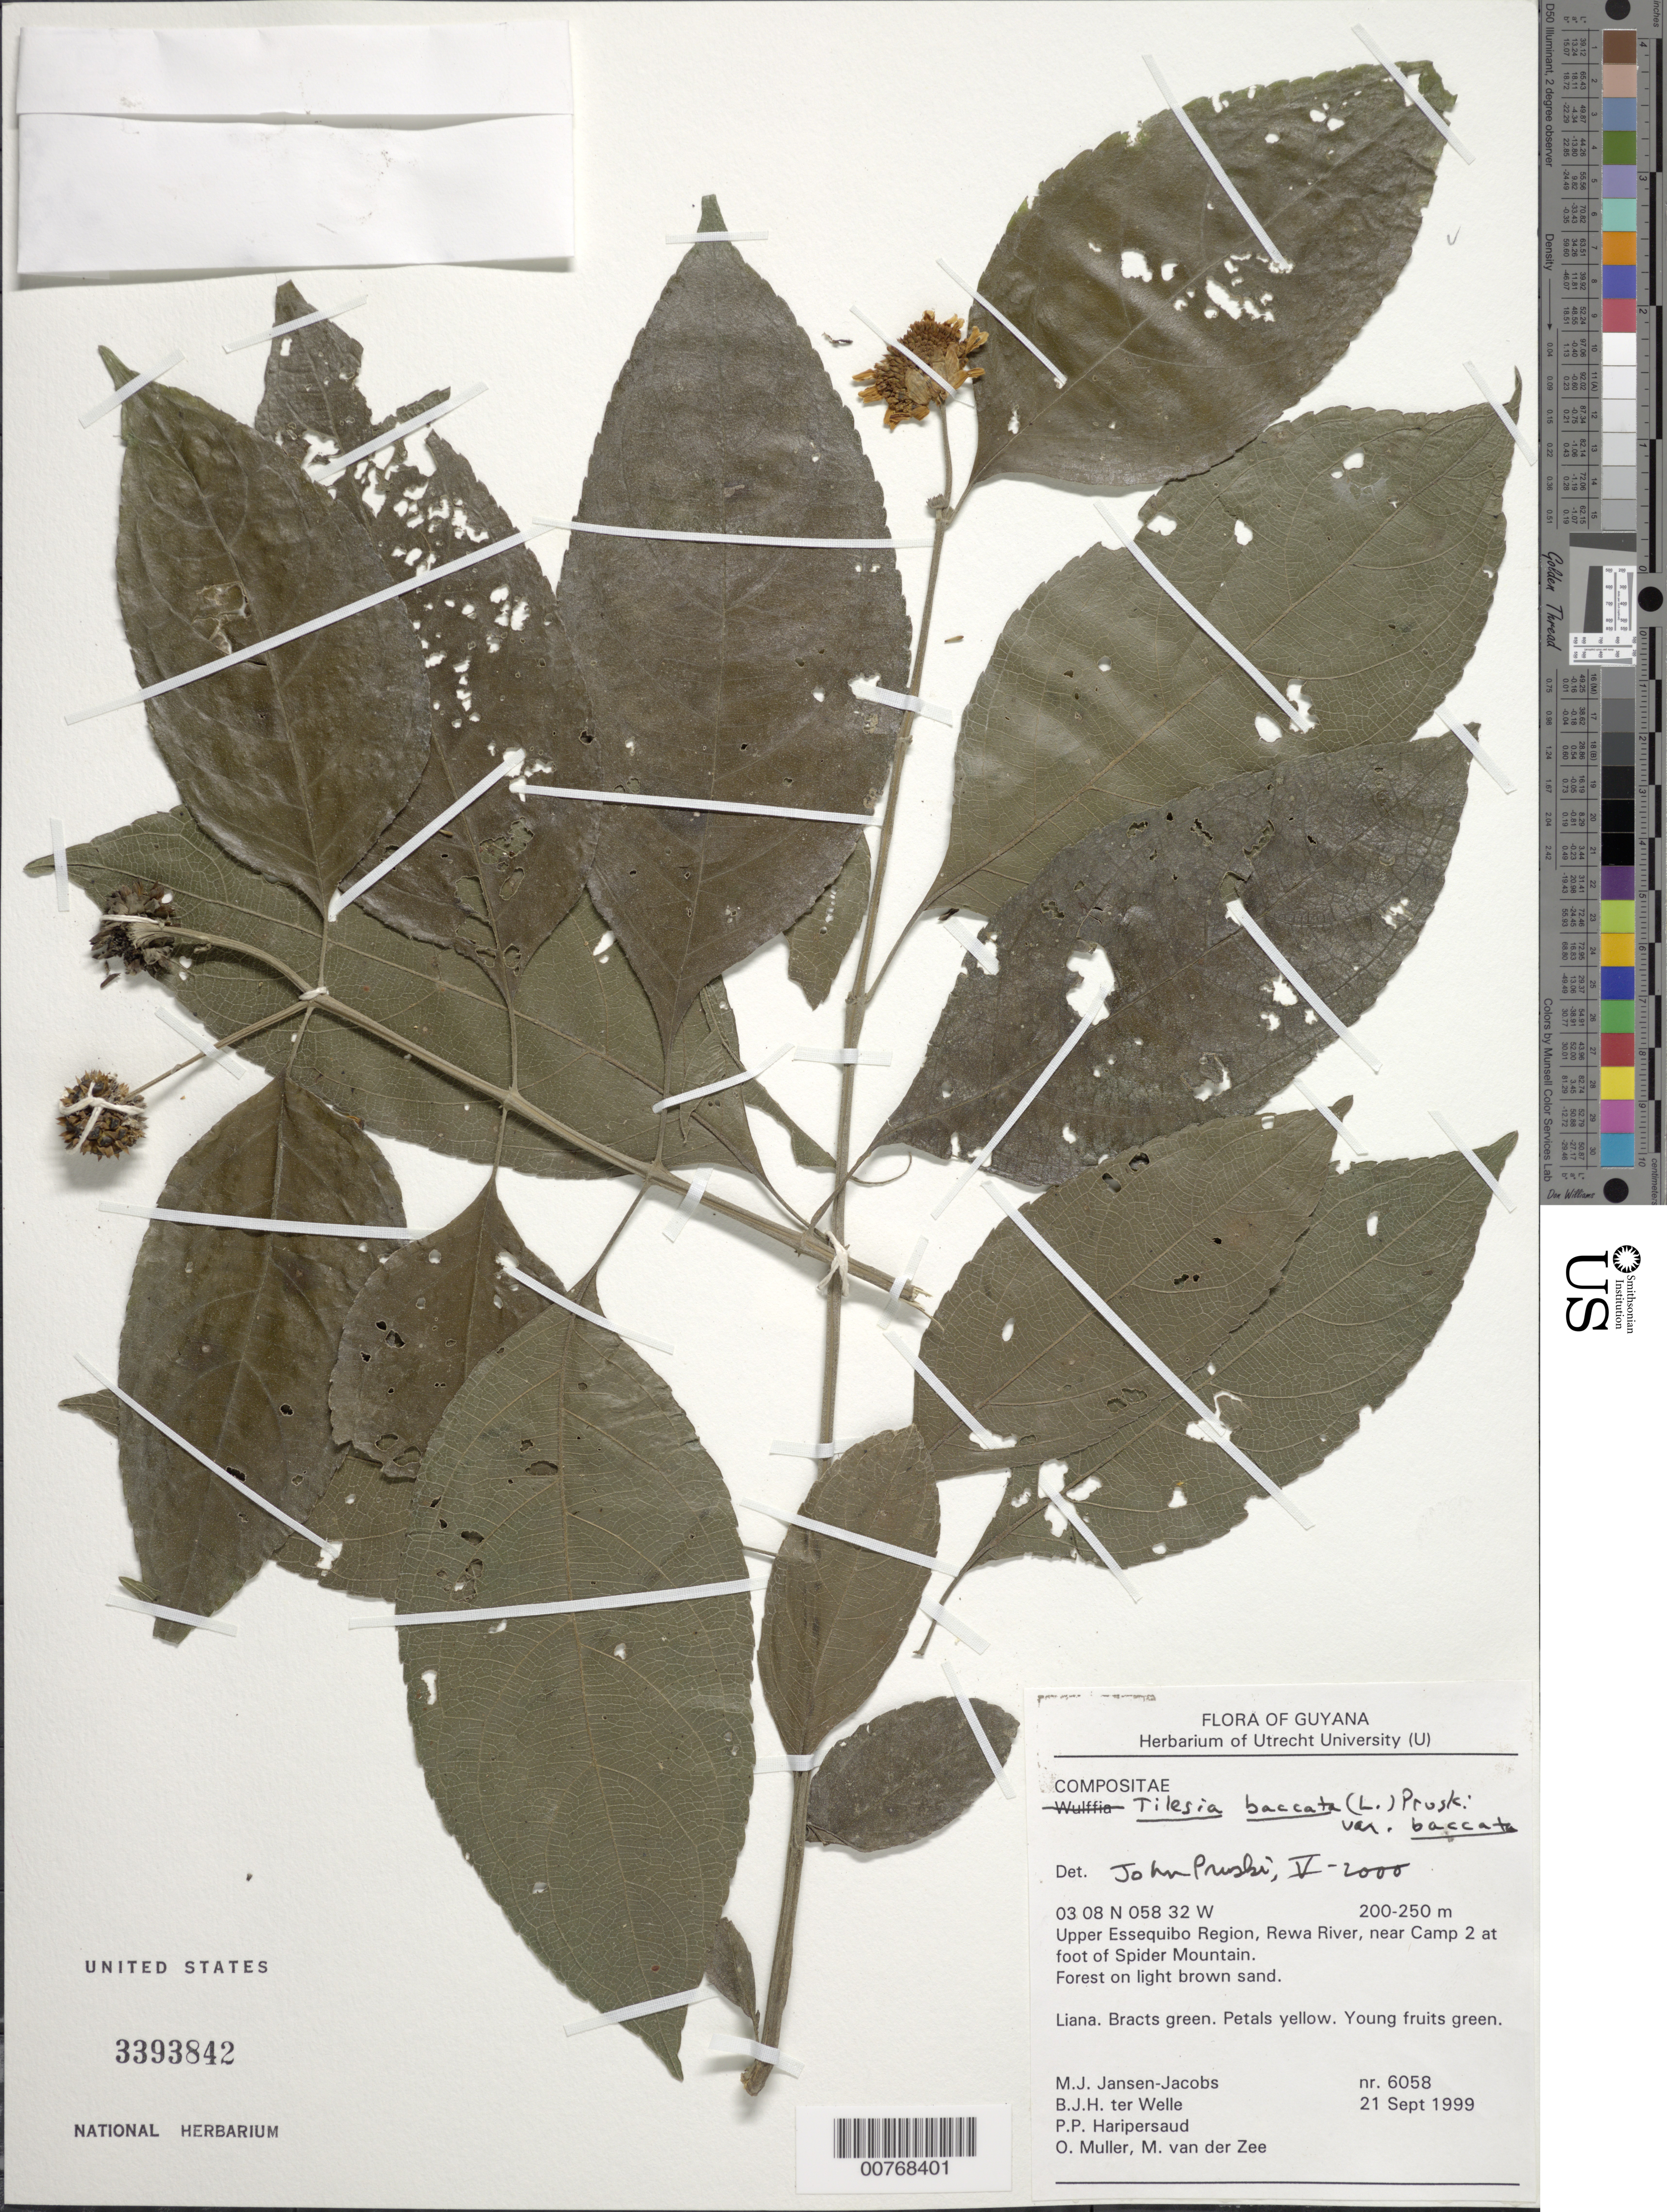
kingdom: Plantae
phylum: Tracheophyta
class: Magnoliopsida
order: Asterales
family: Asteraceae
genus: Wulffia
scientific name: Wulffia baccata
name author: (L. f.) Kuntze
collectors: M. J. Jansen-Jacobs, B. Welle, P. Haripersaud, O. Muller & M. van der Zee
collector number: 6058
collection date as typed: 21-Sep-99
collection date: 1999-09-21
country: Guyana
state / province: U. Takutu-U. Essequibo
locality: Rewa River, at foot of Spider Mts., near camp 2, Upper Essequibo Region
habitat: Forest on light brown sand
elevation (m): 200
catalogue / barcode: US 3393842